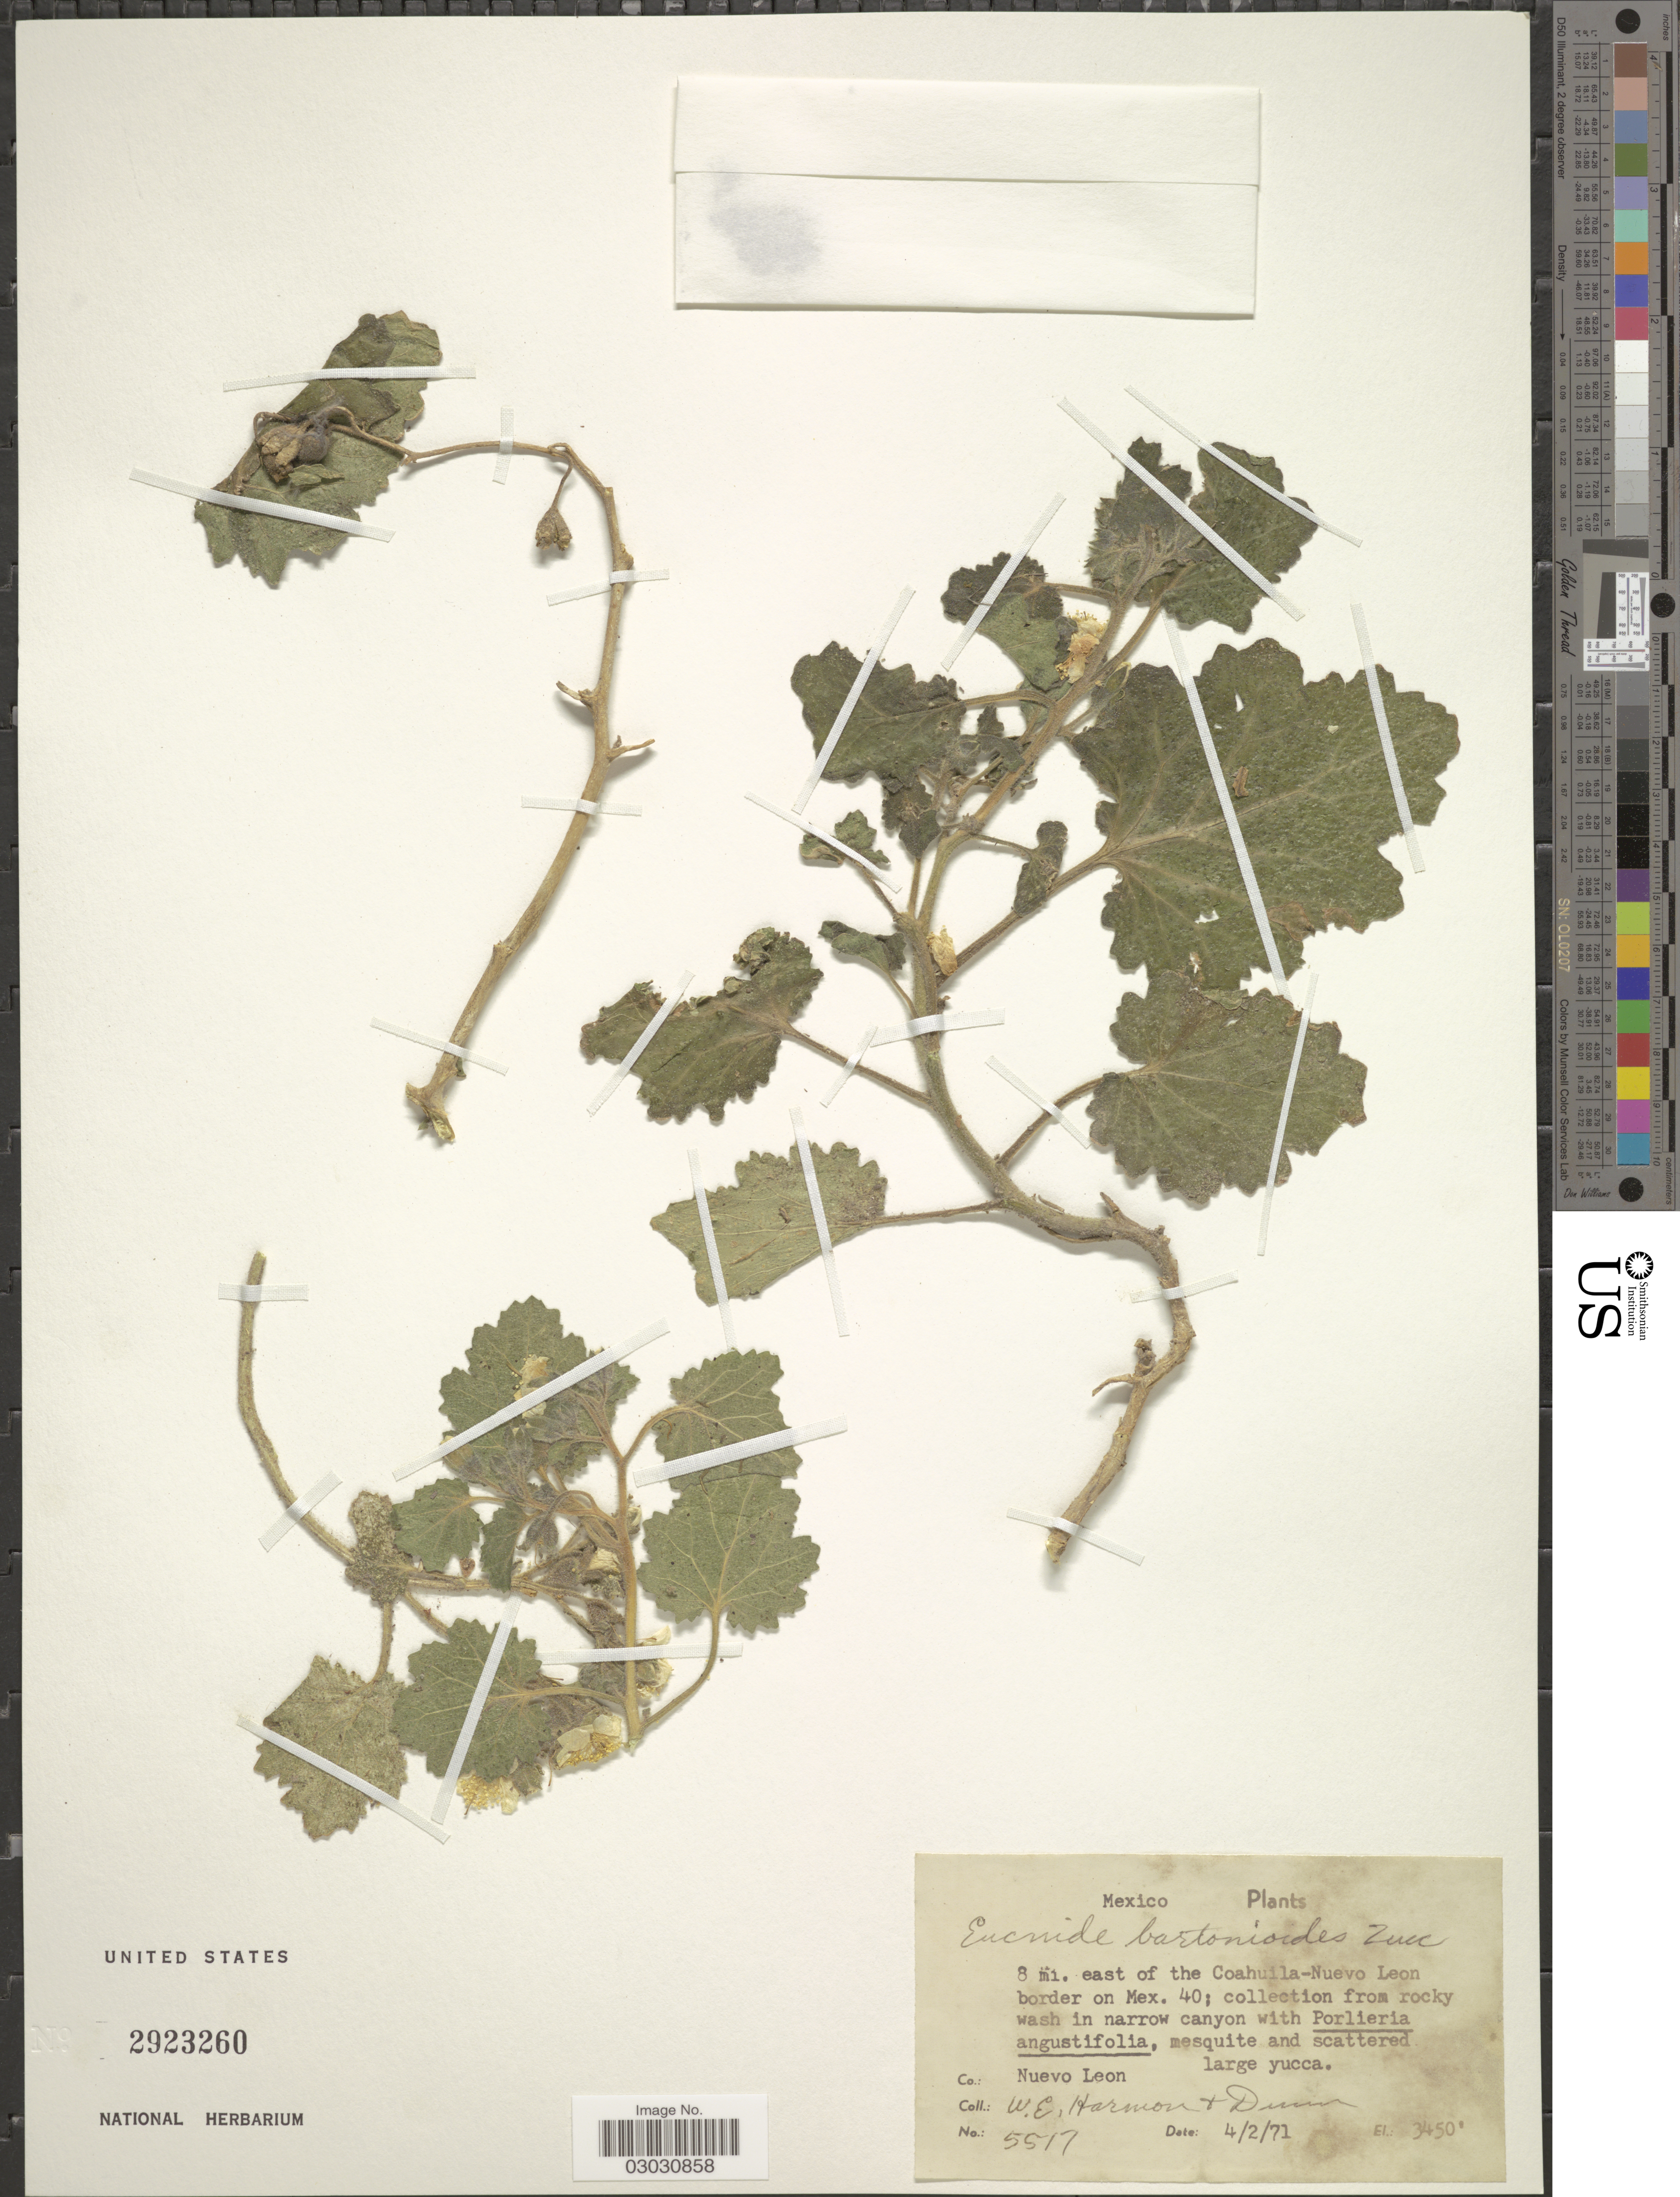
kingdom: Plantae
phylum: Tracheophyta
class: Magnoliopsida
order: Cornales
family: Loasaceae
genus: Eucnide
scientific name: Eucnide bartonioides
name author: Zucc.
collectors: W. E. Harmon & Dunn, --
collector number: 5517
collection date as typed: Transcribed d/m/y: 4/2/71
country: Mexico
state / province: Nuevo León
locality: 8 mi. east of the Coahuila-Nueva Leon border on Mex. 40.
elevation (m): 1052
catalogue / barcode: US 2923260